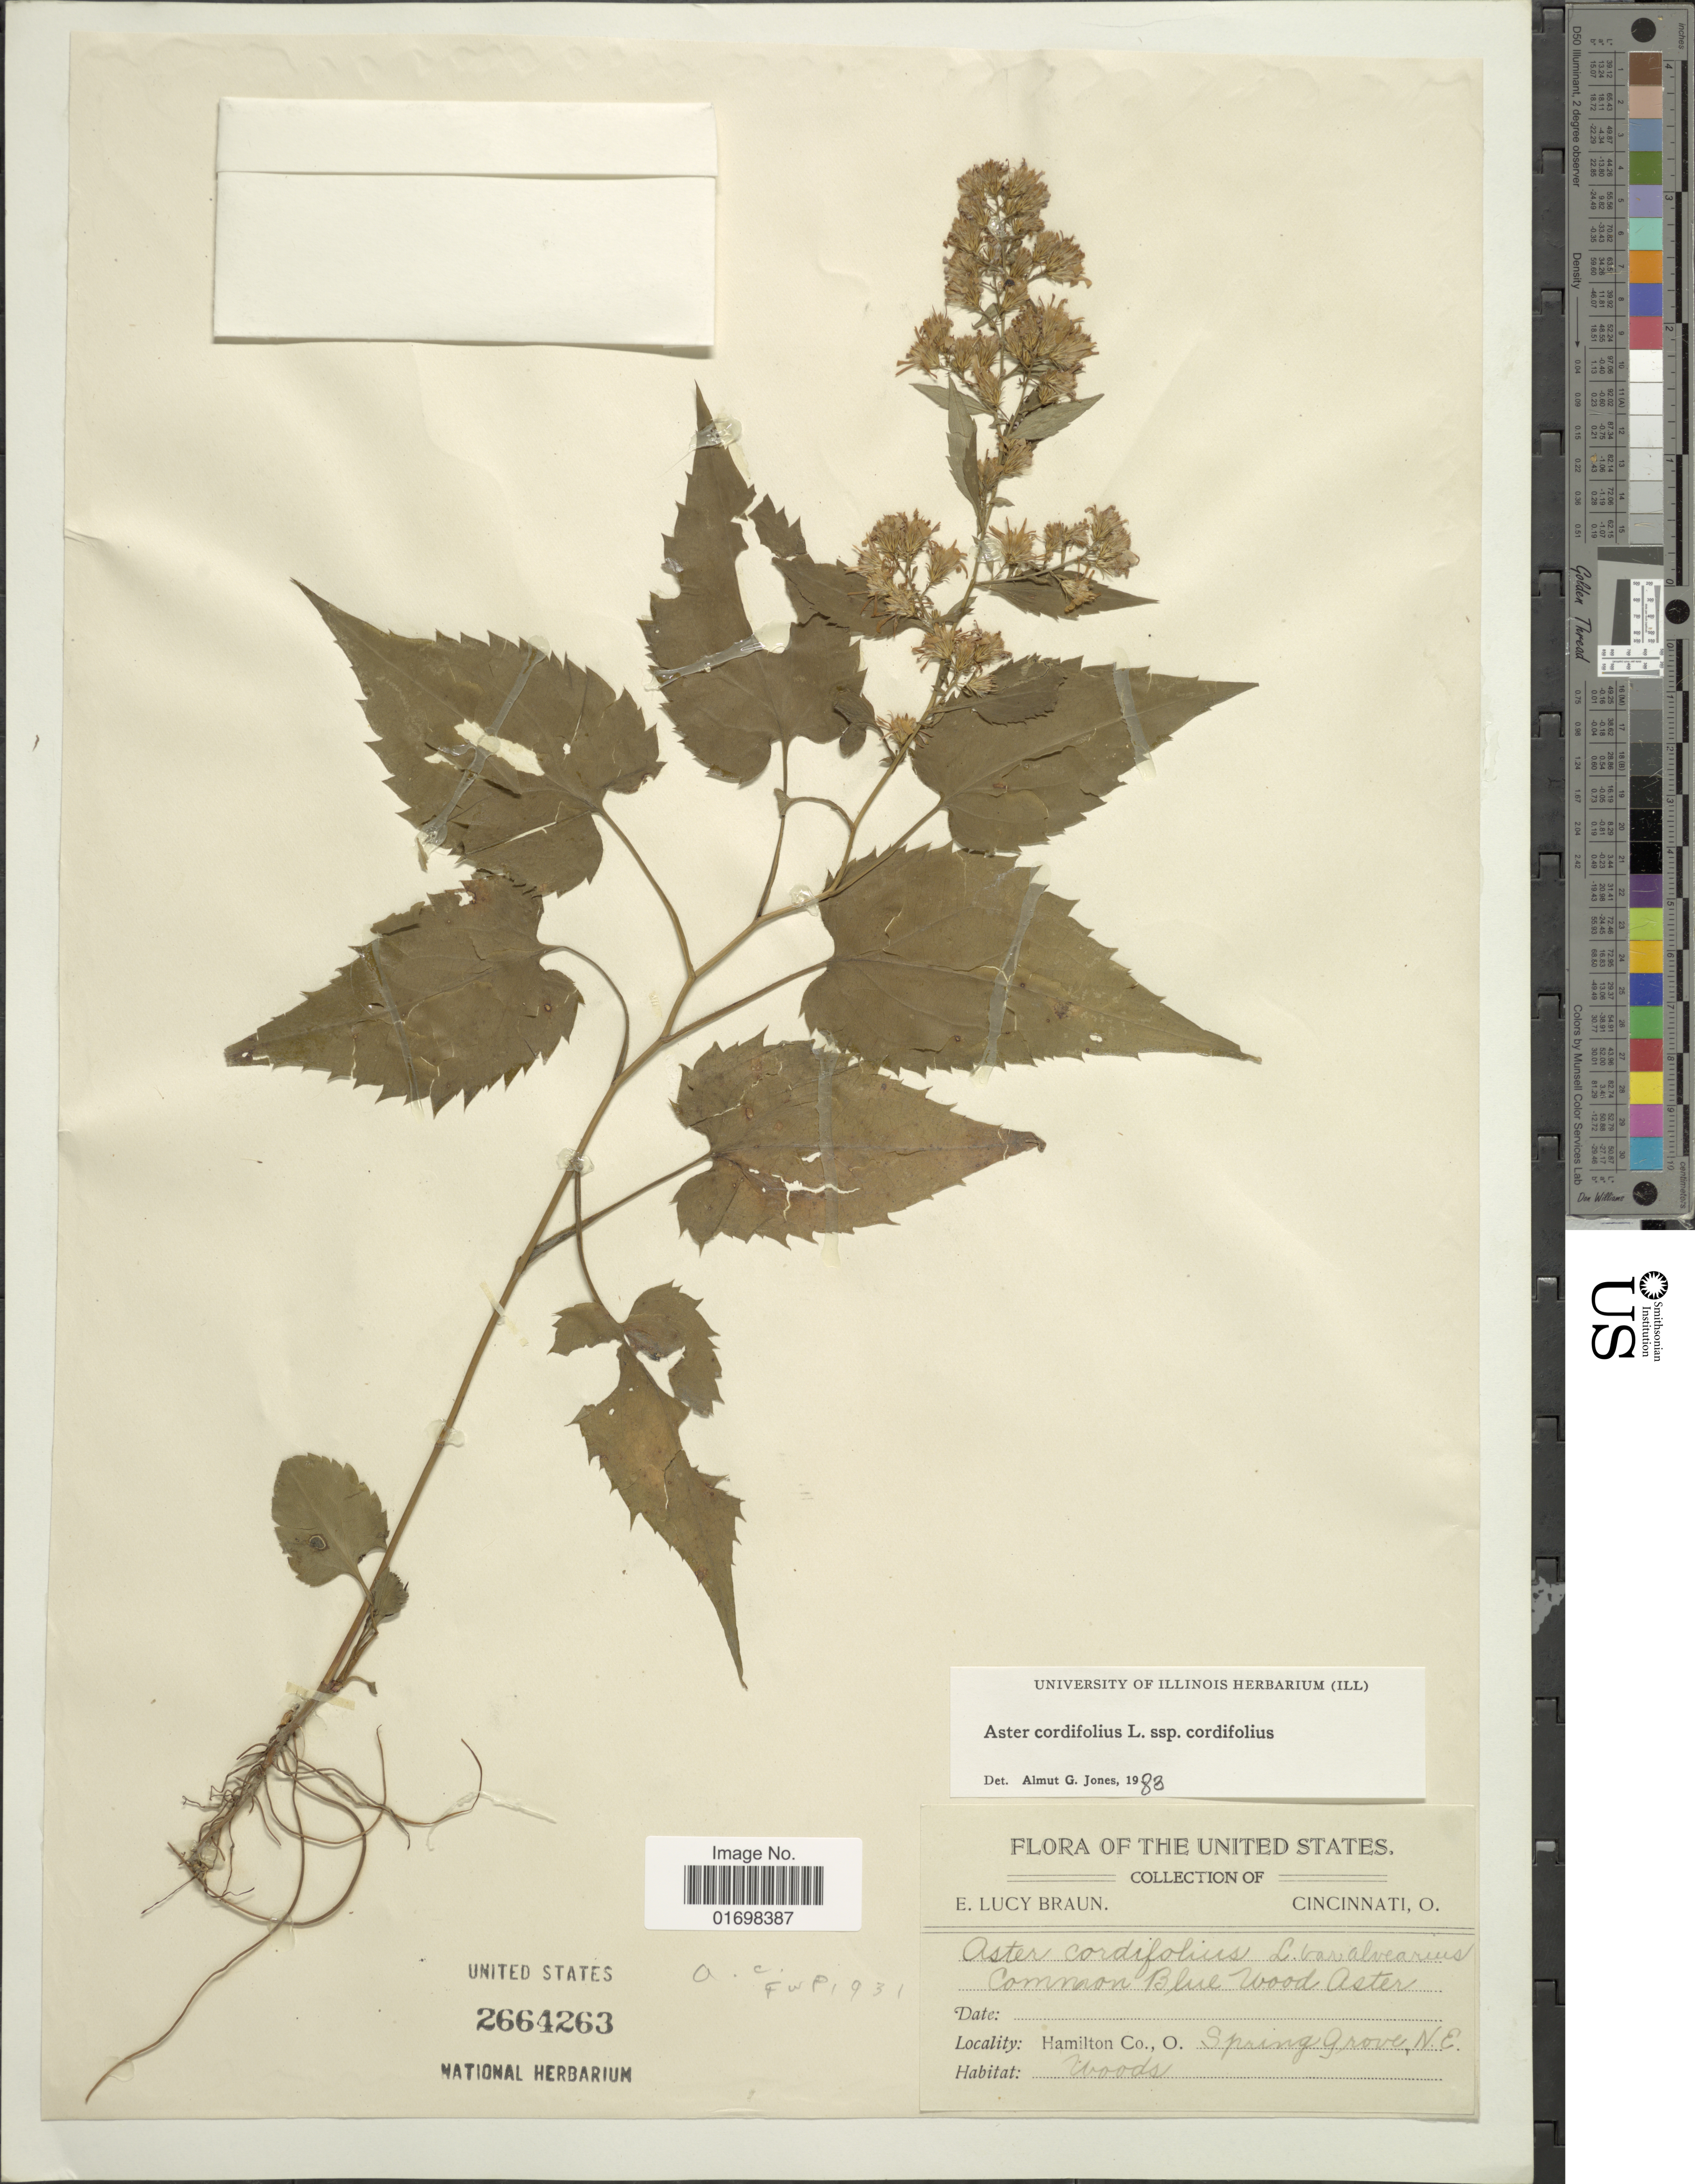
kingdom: Plantae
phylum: Tracheophyta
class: Magnoliopsida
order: Asterales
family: Asteraceae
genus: Symphyotrichum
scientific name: Symphyotrichum cordifolium var. cordifolium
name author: (L.) G.L. Nesom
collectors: E. L. Braun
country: United States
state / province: Ohio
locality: Hamilton Co., O. Spring Grove, N.E.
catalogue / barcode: US 2664263